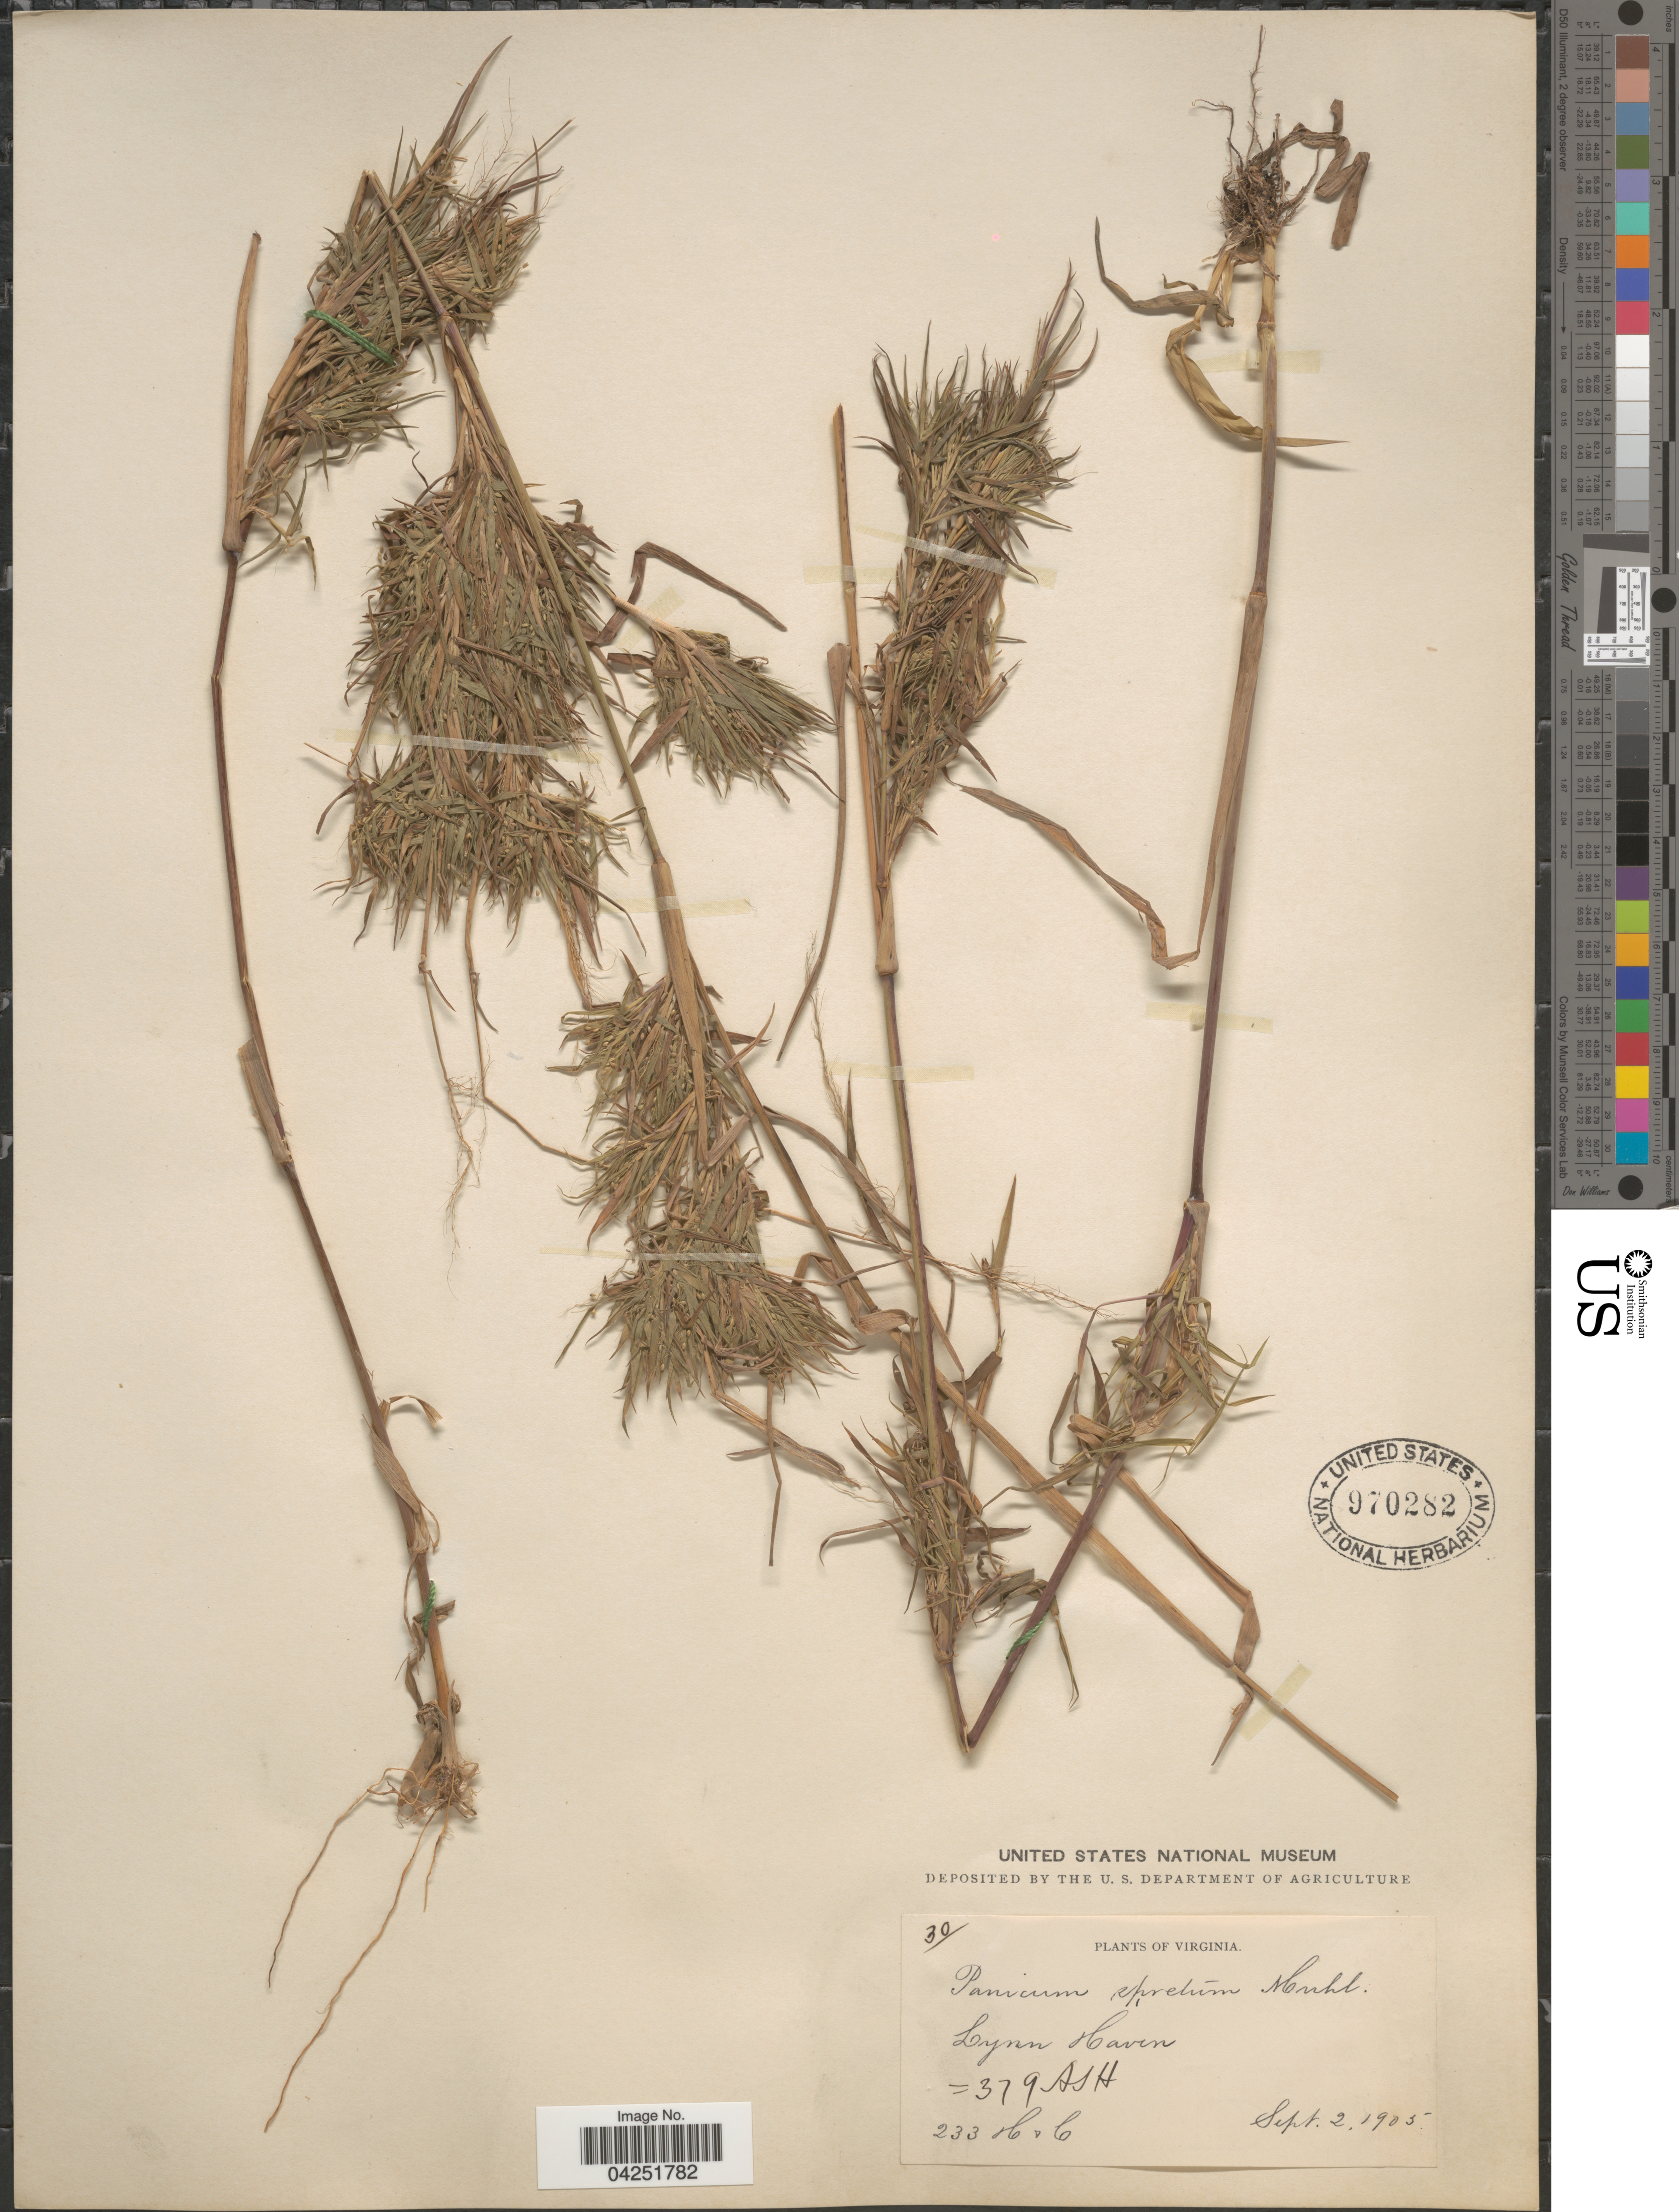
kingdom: Plantae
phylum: Tracheophyta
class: Liliopsida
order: Poales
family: Poaceae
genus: Dichanthelium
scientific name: Dichanthelium acuminatum var. densiflorum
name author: (Rand & Redfield) Gould & C.A. Clark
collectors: H. C.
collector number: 233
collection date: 1905-09-02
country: United States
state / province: Virginia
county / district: City of Virginia Beach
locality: Lynn Haven.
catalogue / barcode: US 970282